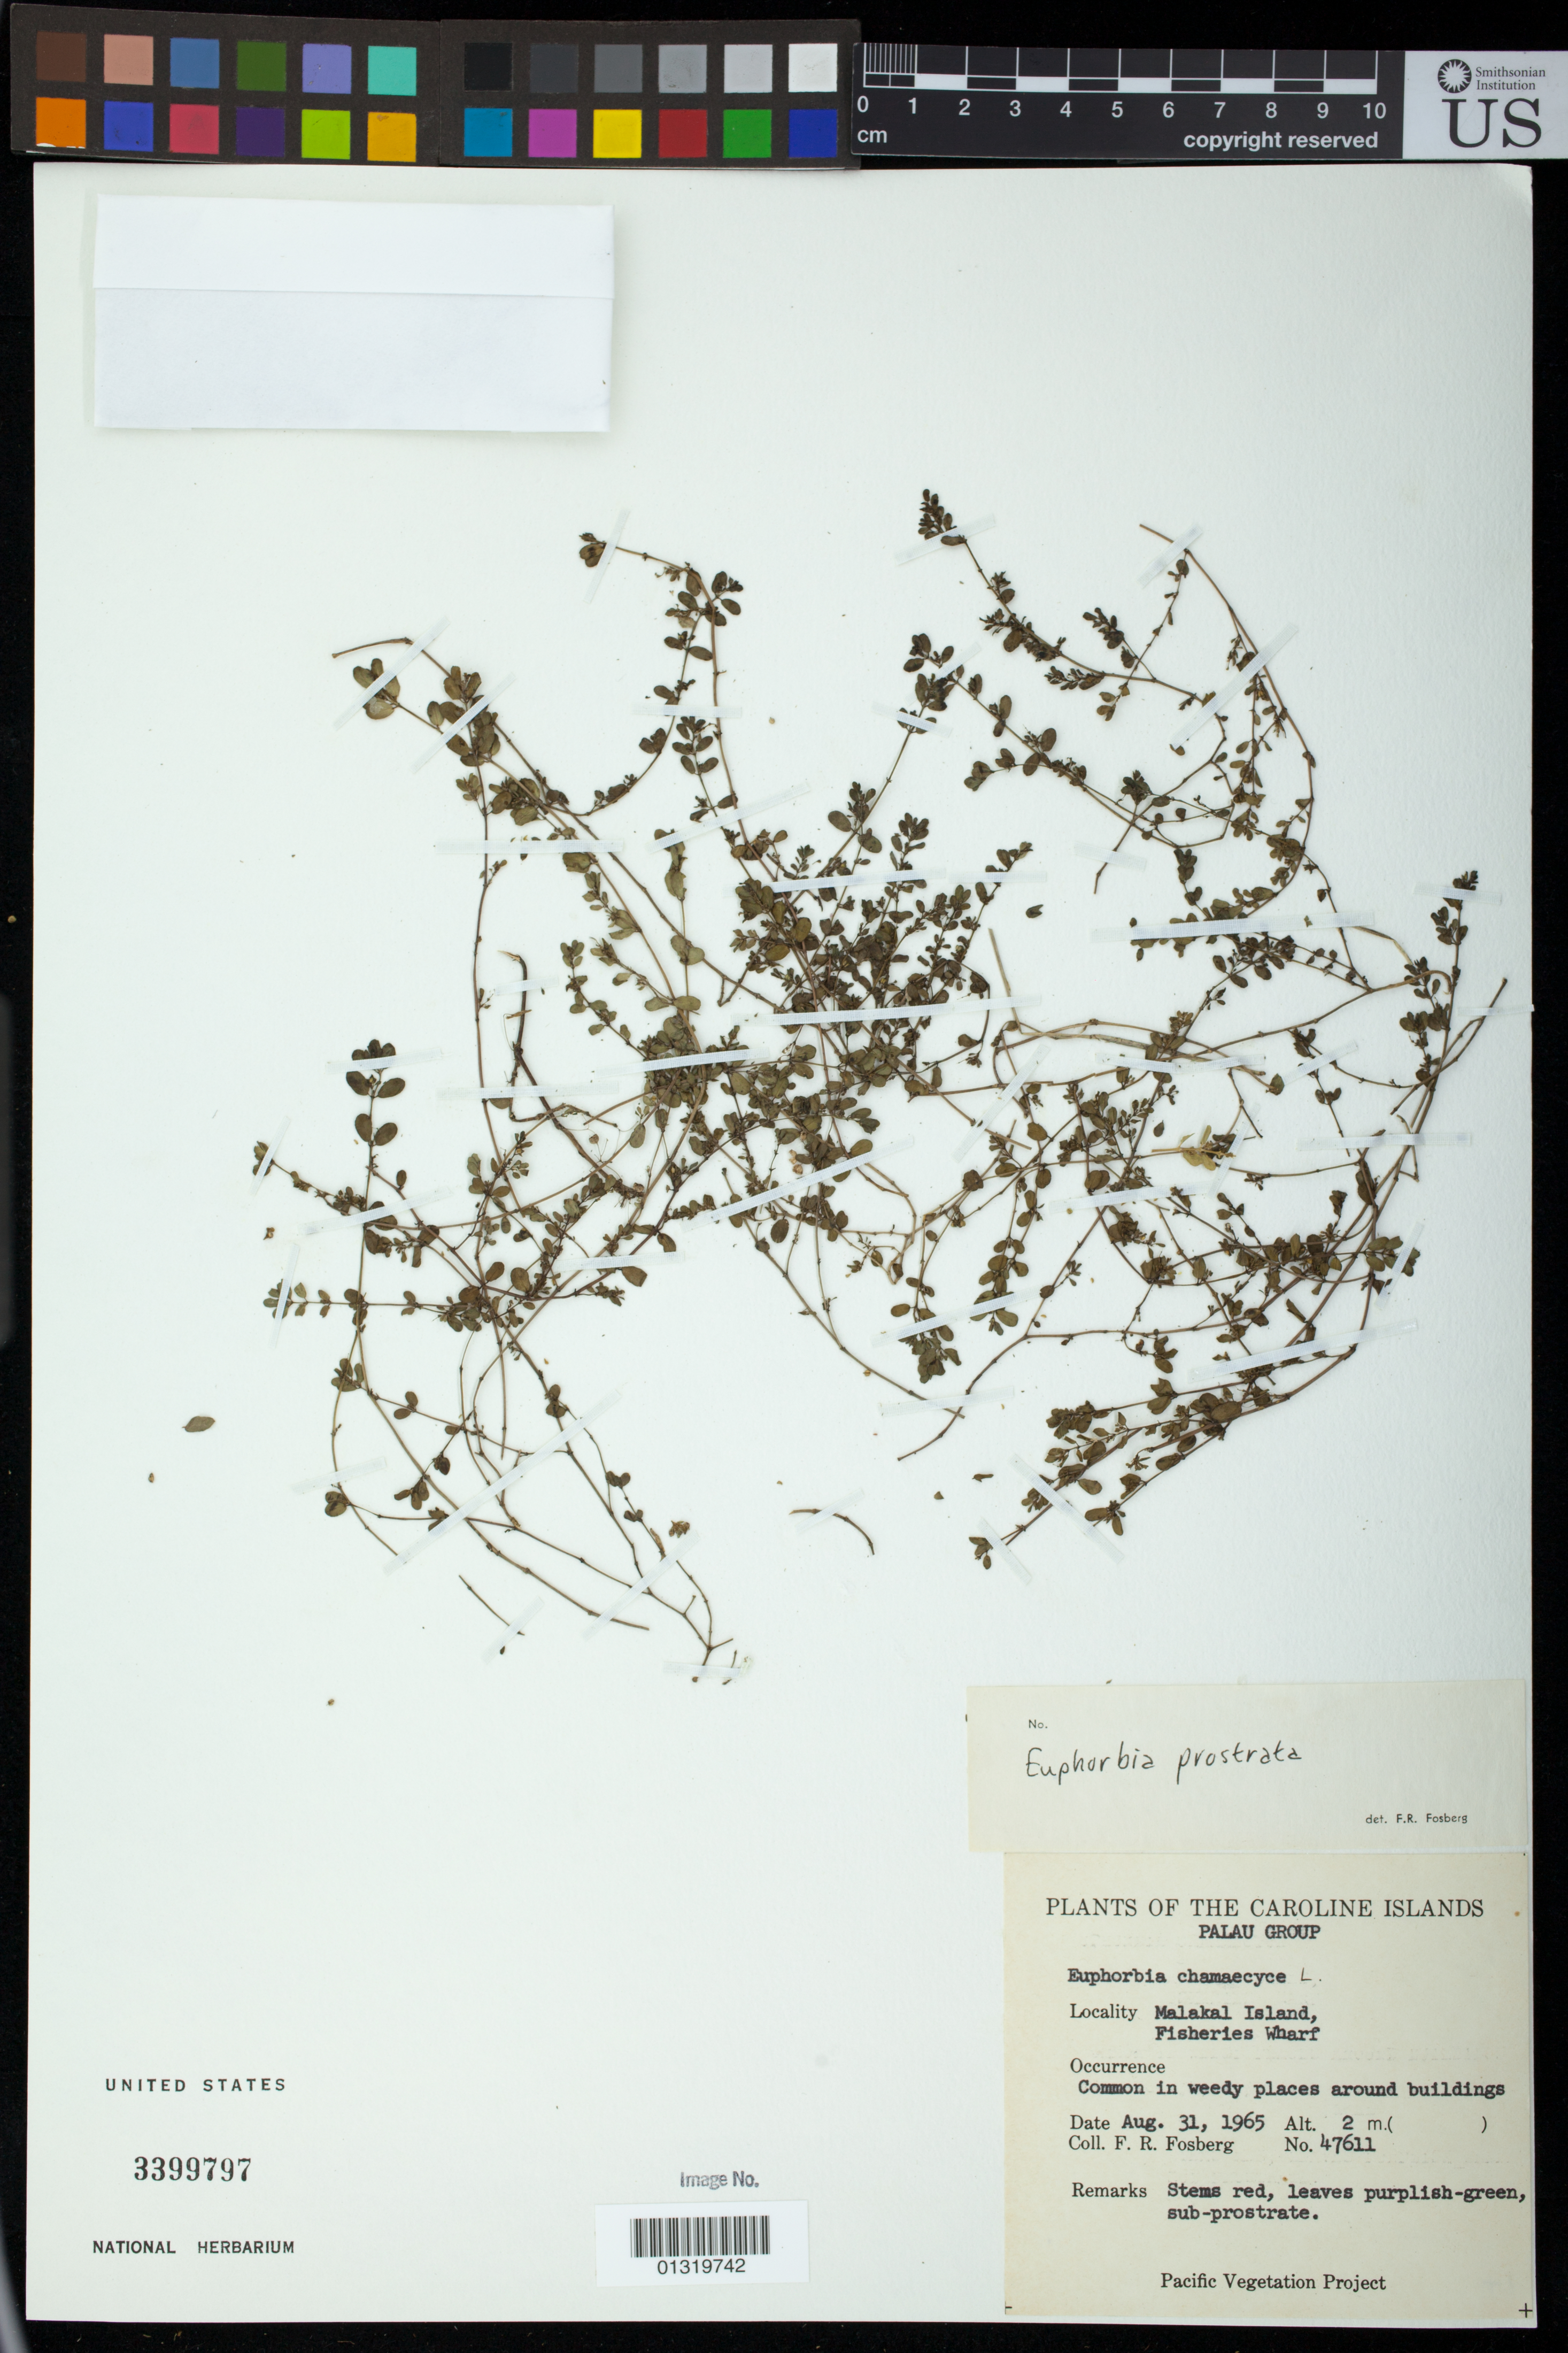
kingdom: Plantae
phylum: Tracheophyta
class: Magnoliopsida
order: Malpighiales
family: Euphorbiaceae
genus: Euphorbia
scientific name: Euphorbia prostrata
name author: Aiton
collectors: F. R. Fosberg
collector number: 47611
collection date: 1965-08-31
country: Palau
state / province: Malakal Island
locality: Fisheries Wharf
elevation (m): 2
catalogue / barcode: US 3399797